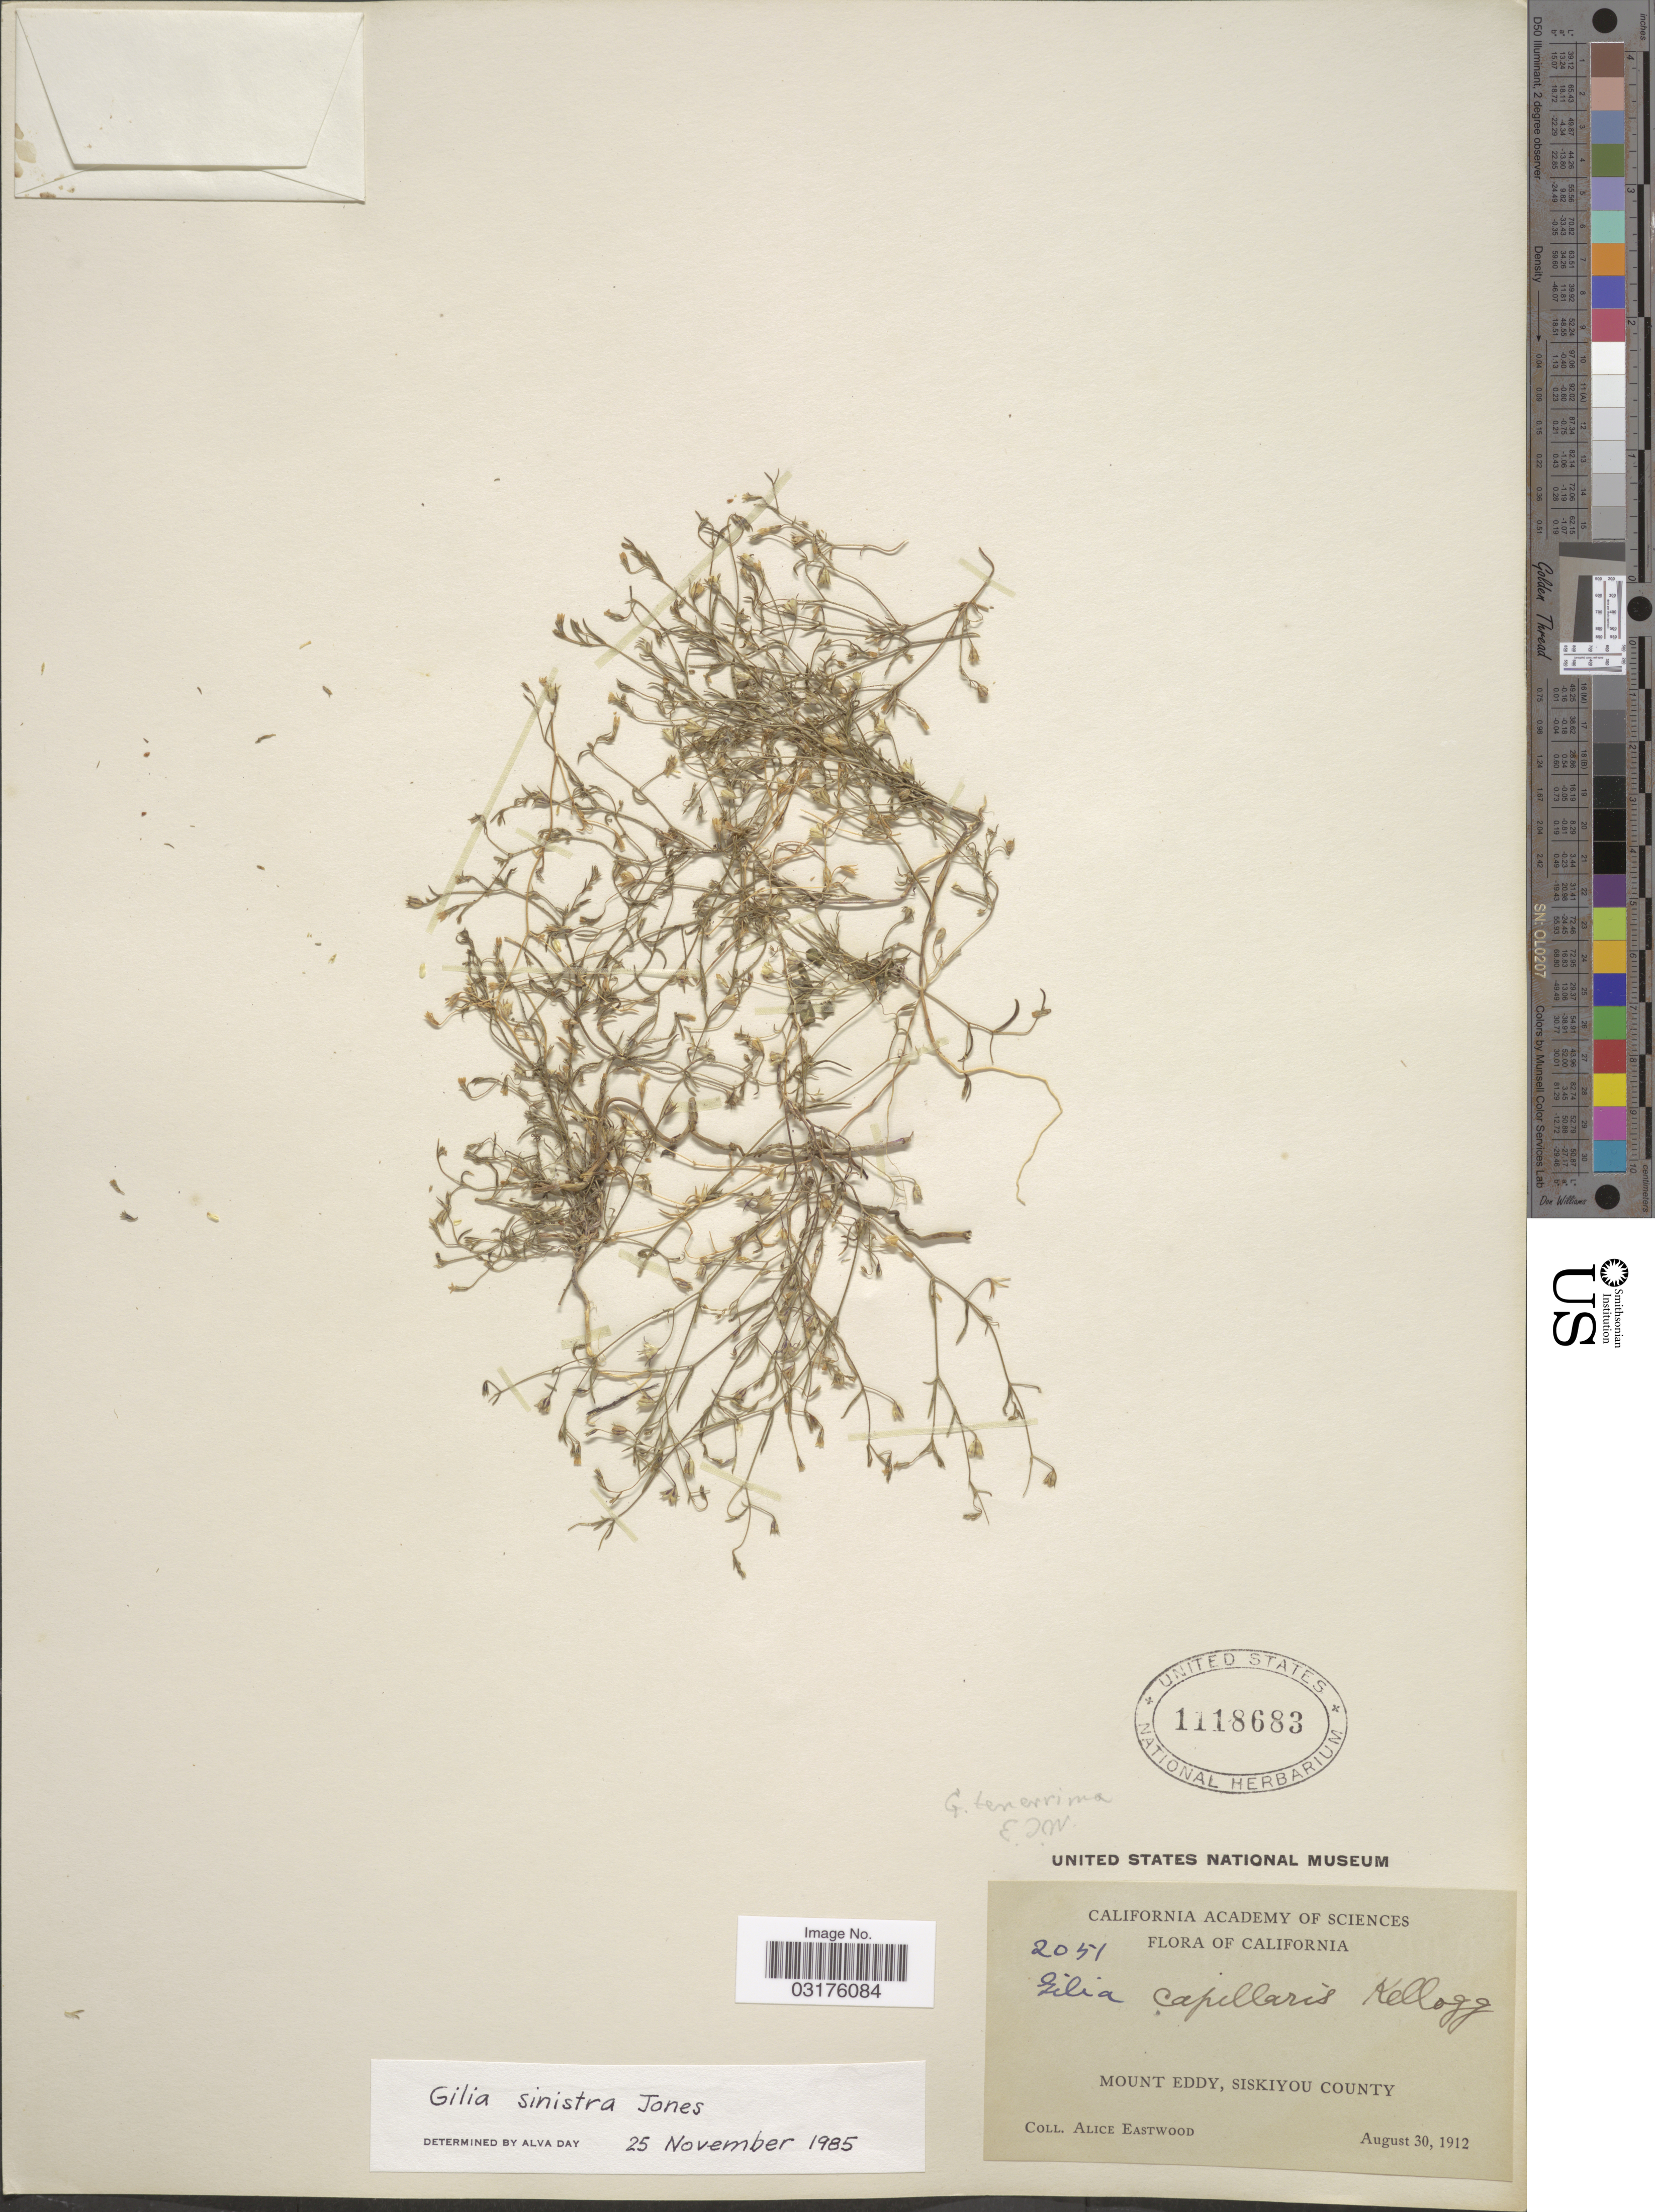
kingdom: Plantae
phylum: Tracheophyta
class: Magnoliopsida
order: Ericales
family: Polemoniaceae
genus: Navarretia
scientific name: Navarretia sinistra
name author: (M.E. Jones) L.A. Johnson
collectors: A. Eastwood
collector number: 2051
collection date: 1912-08-30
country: United States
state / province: California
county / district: Siskiyou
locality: Mount Eddy, Siskiyou County.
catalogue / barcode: US 1118683